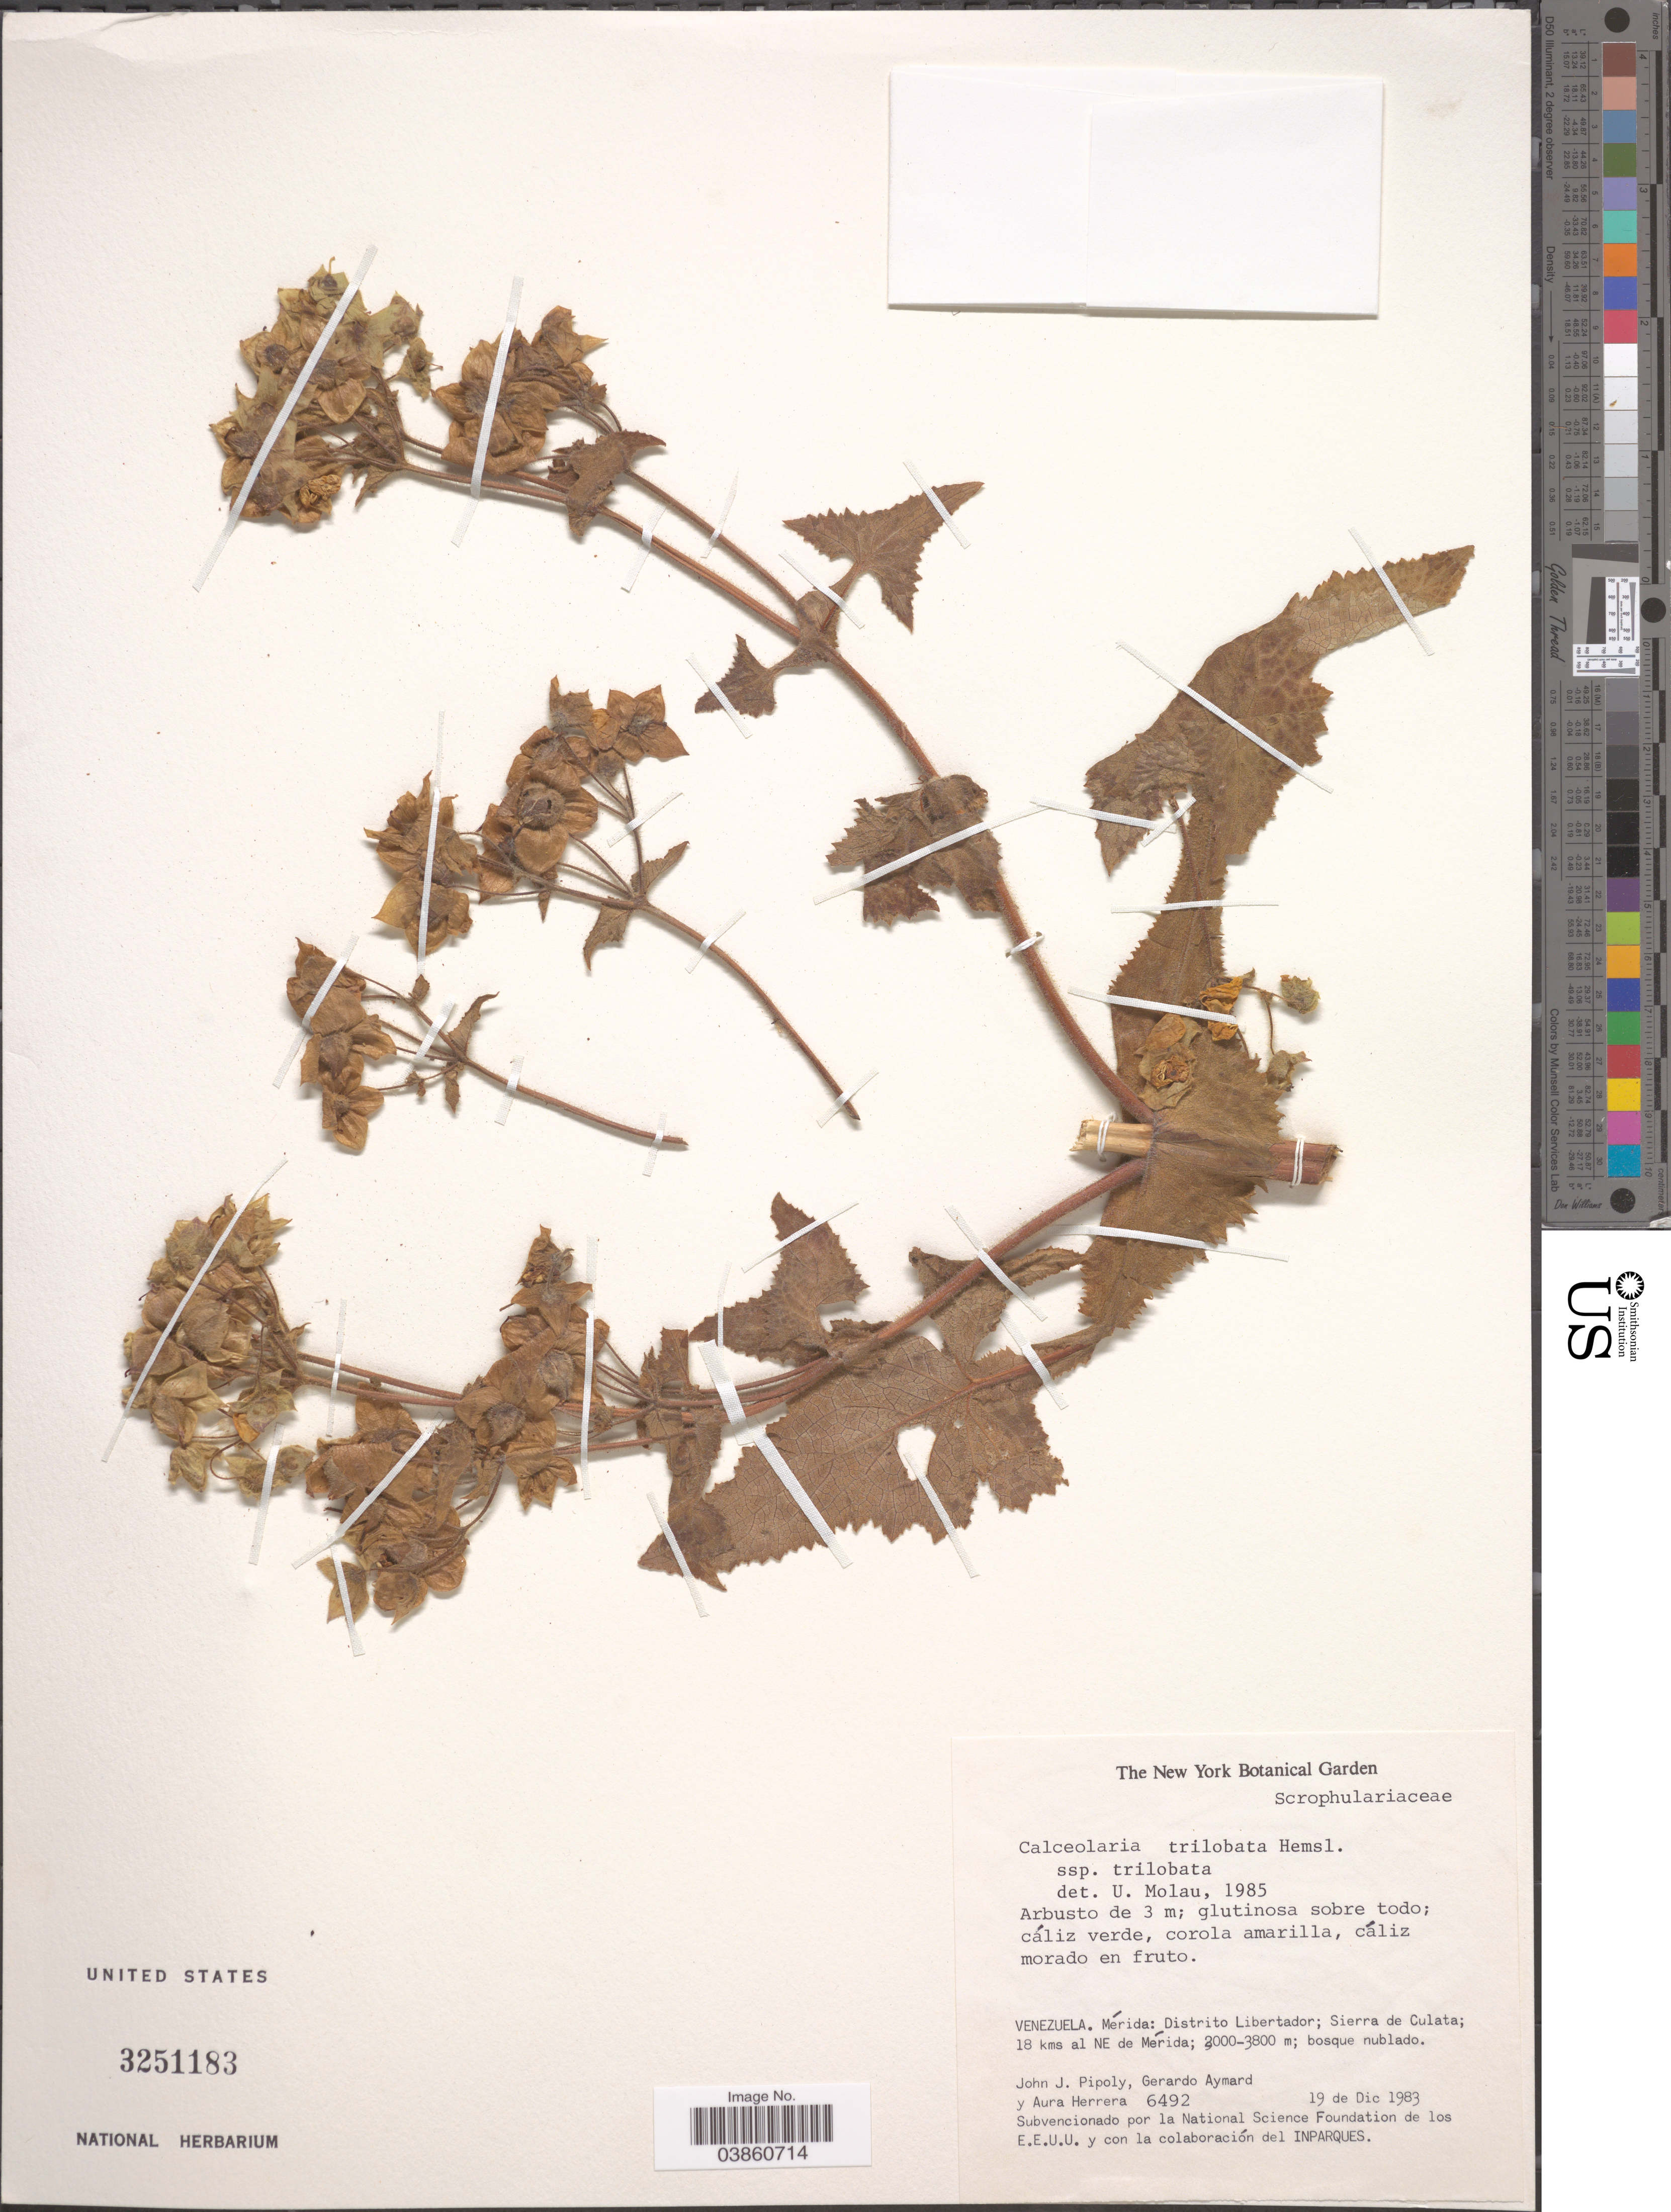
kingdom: Plantae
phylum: Tracheophyta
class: Magnoliopsida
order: Lamiales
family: Calceolariaceae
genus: Calceolaria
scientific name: Calceolaria trilobata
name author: Hemsl.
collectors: J. J. Pipoly, G. A. Aymard & A. Herrera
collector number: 6492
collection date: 1983-12-19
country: Venezuela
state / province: Merida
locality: Distrito Libertador; Sierra de Culata; 18 kms al NE de Mérida.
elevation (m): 2000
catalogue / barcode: US 3251183